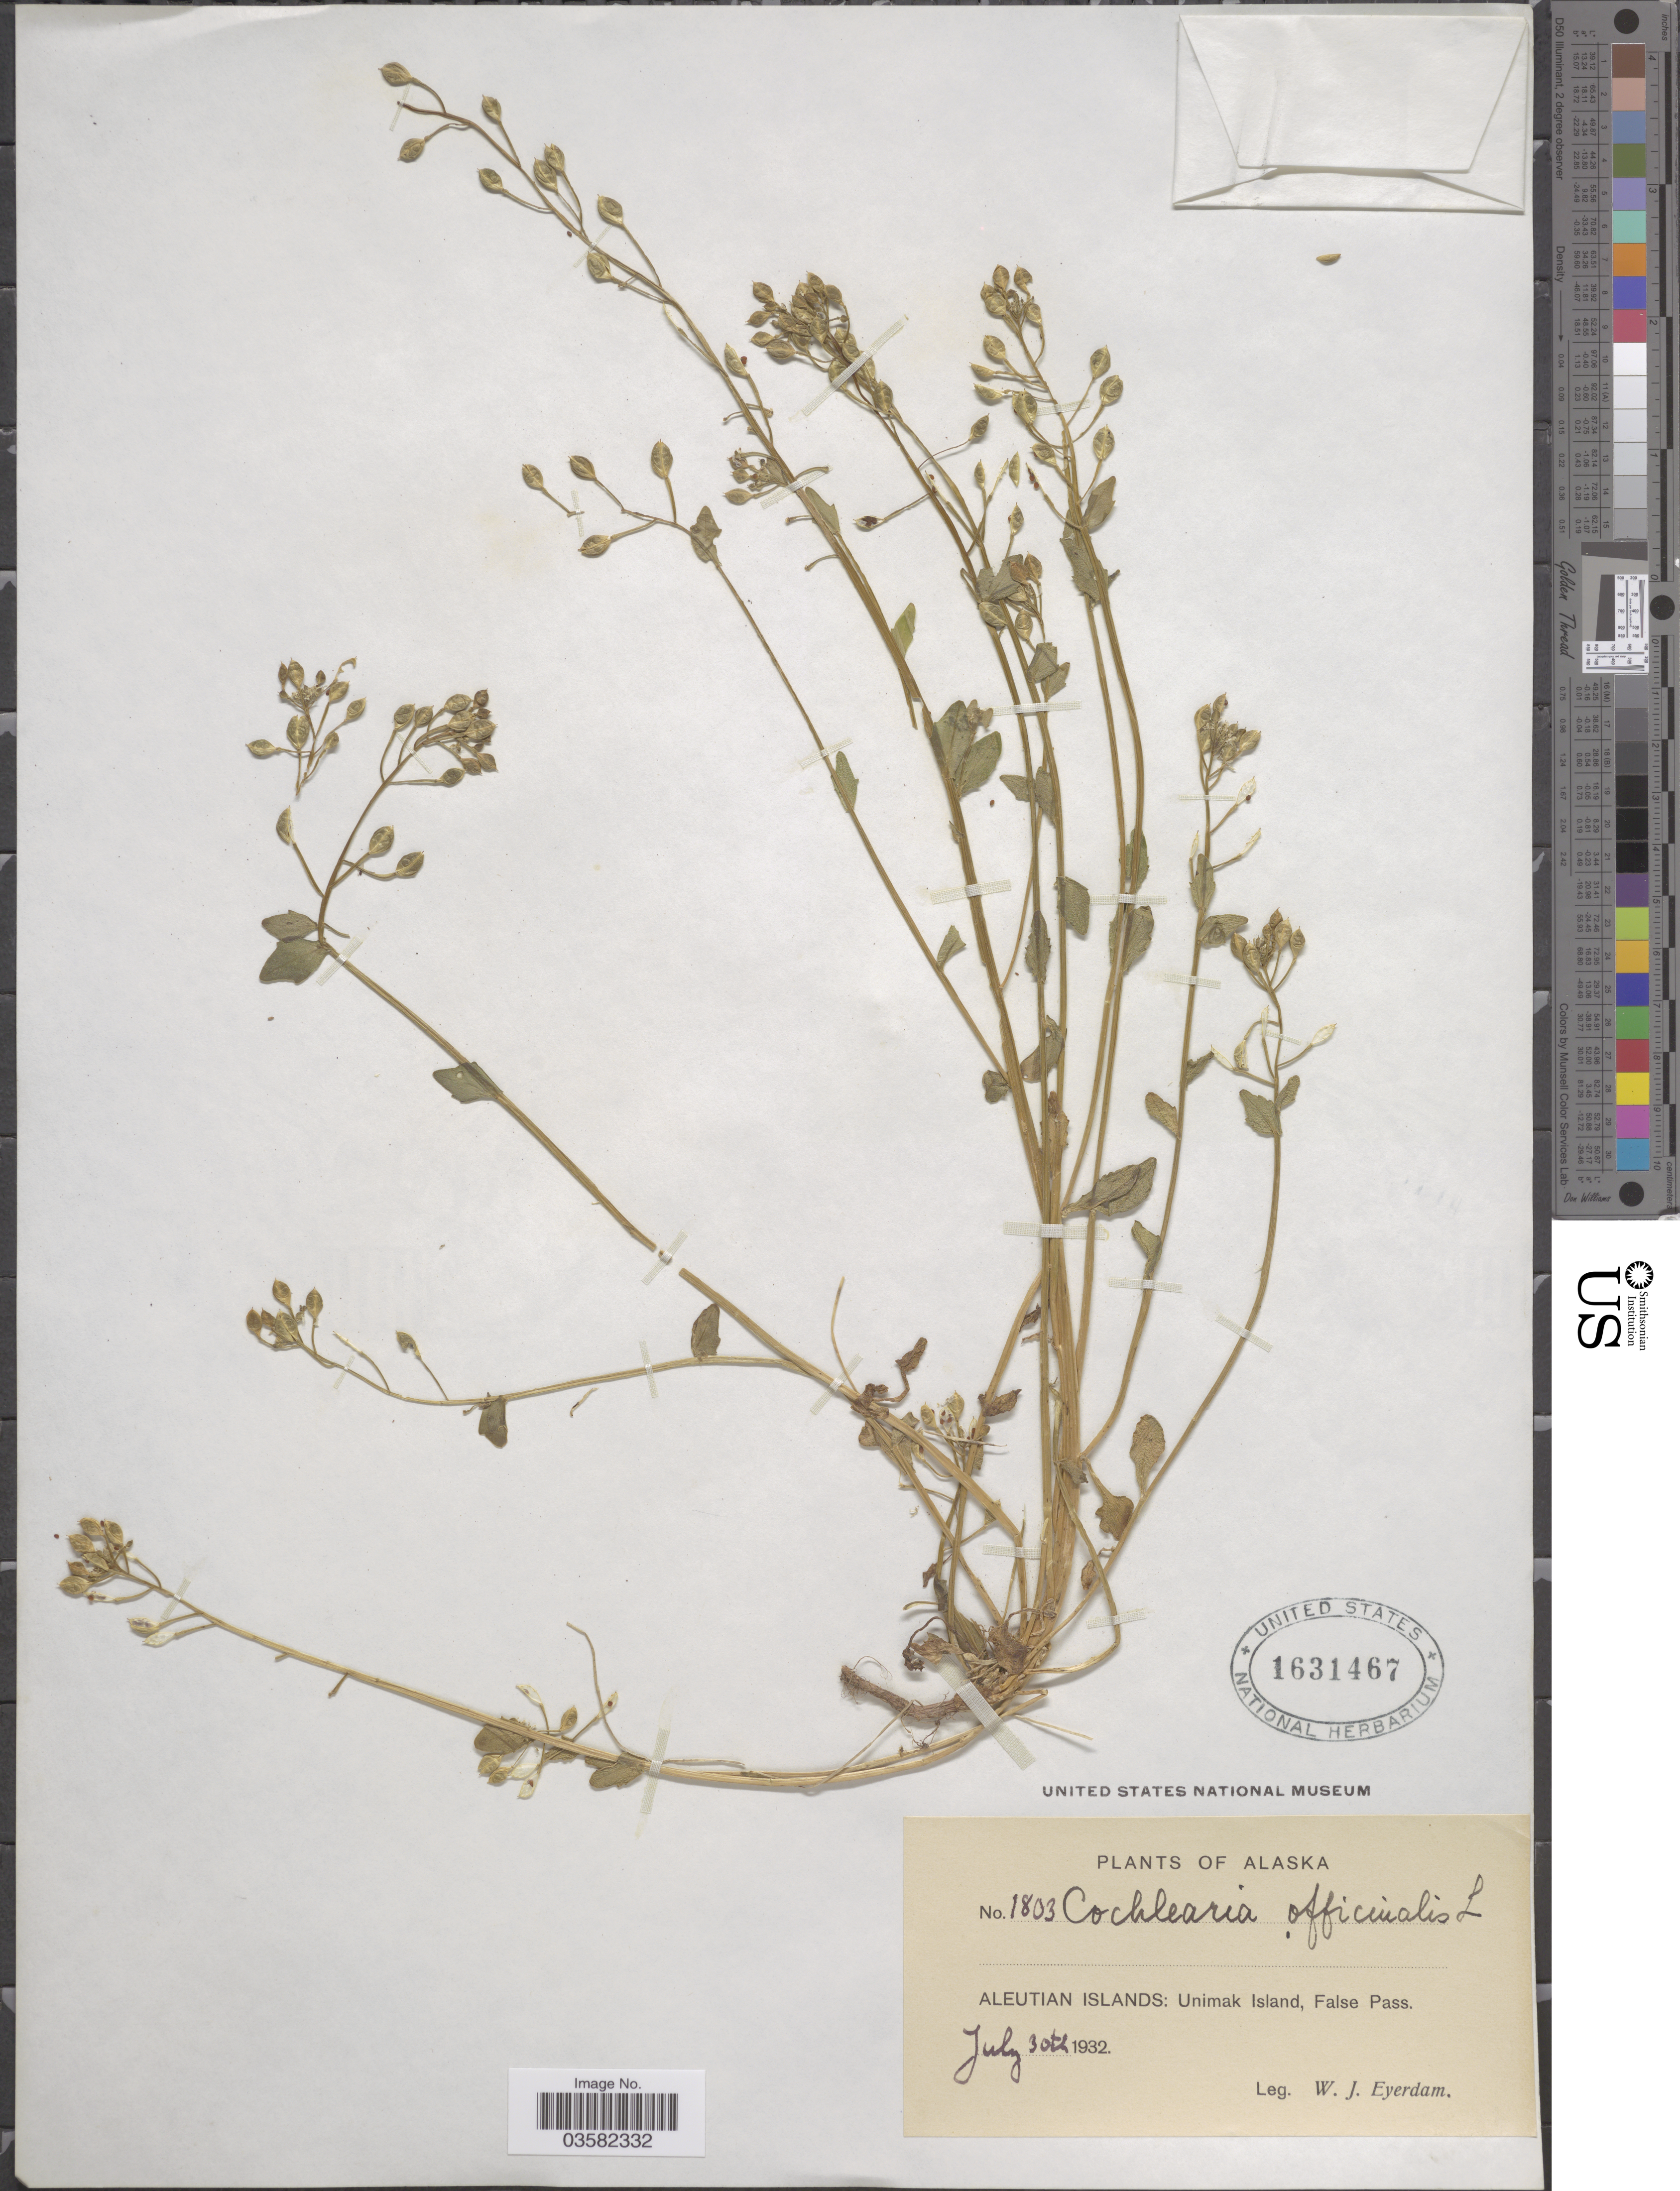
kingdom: Plantae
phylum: Tracheophyta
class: Magnoliopsida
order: Brassicales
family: Brassicaceae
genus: Cochlearia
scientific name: Cochlearia officinalis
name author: L.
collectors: W. J. Eyerdam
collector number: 1803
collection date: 1932-07-30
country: United States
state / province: Alaska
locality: Aleutian Islands: Unimak Island, False Pass.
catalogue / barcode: US 1631467